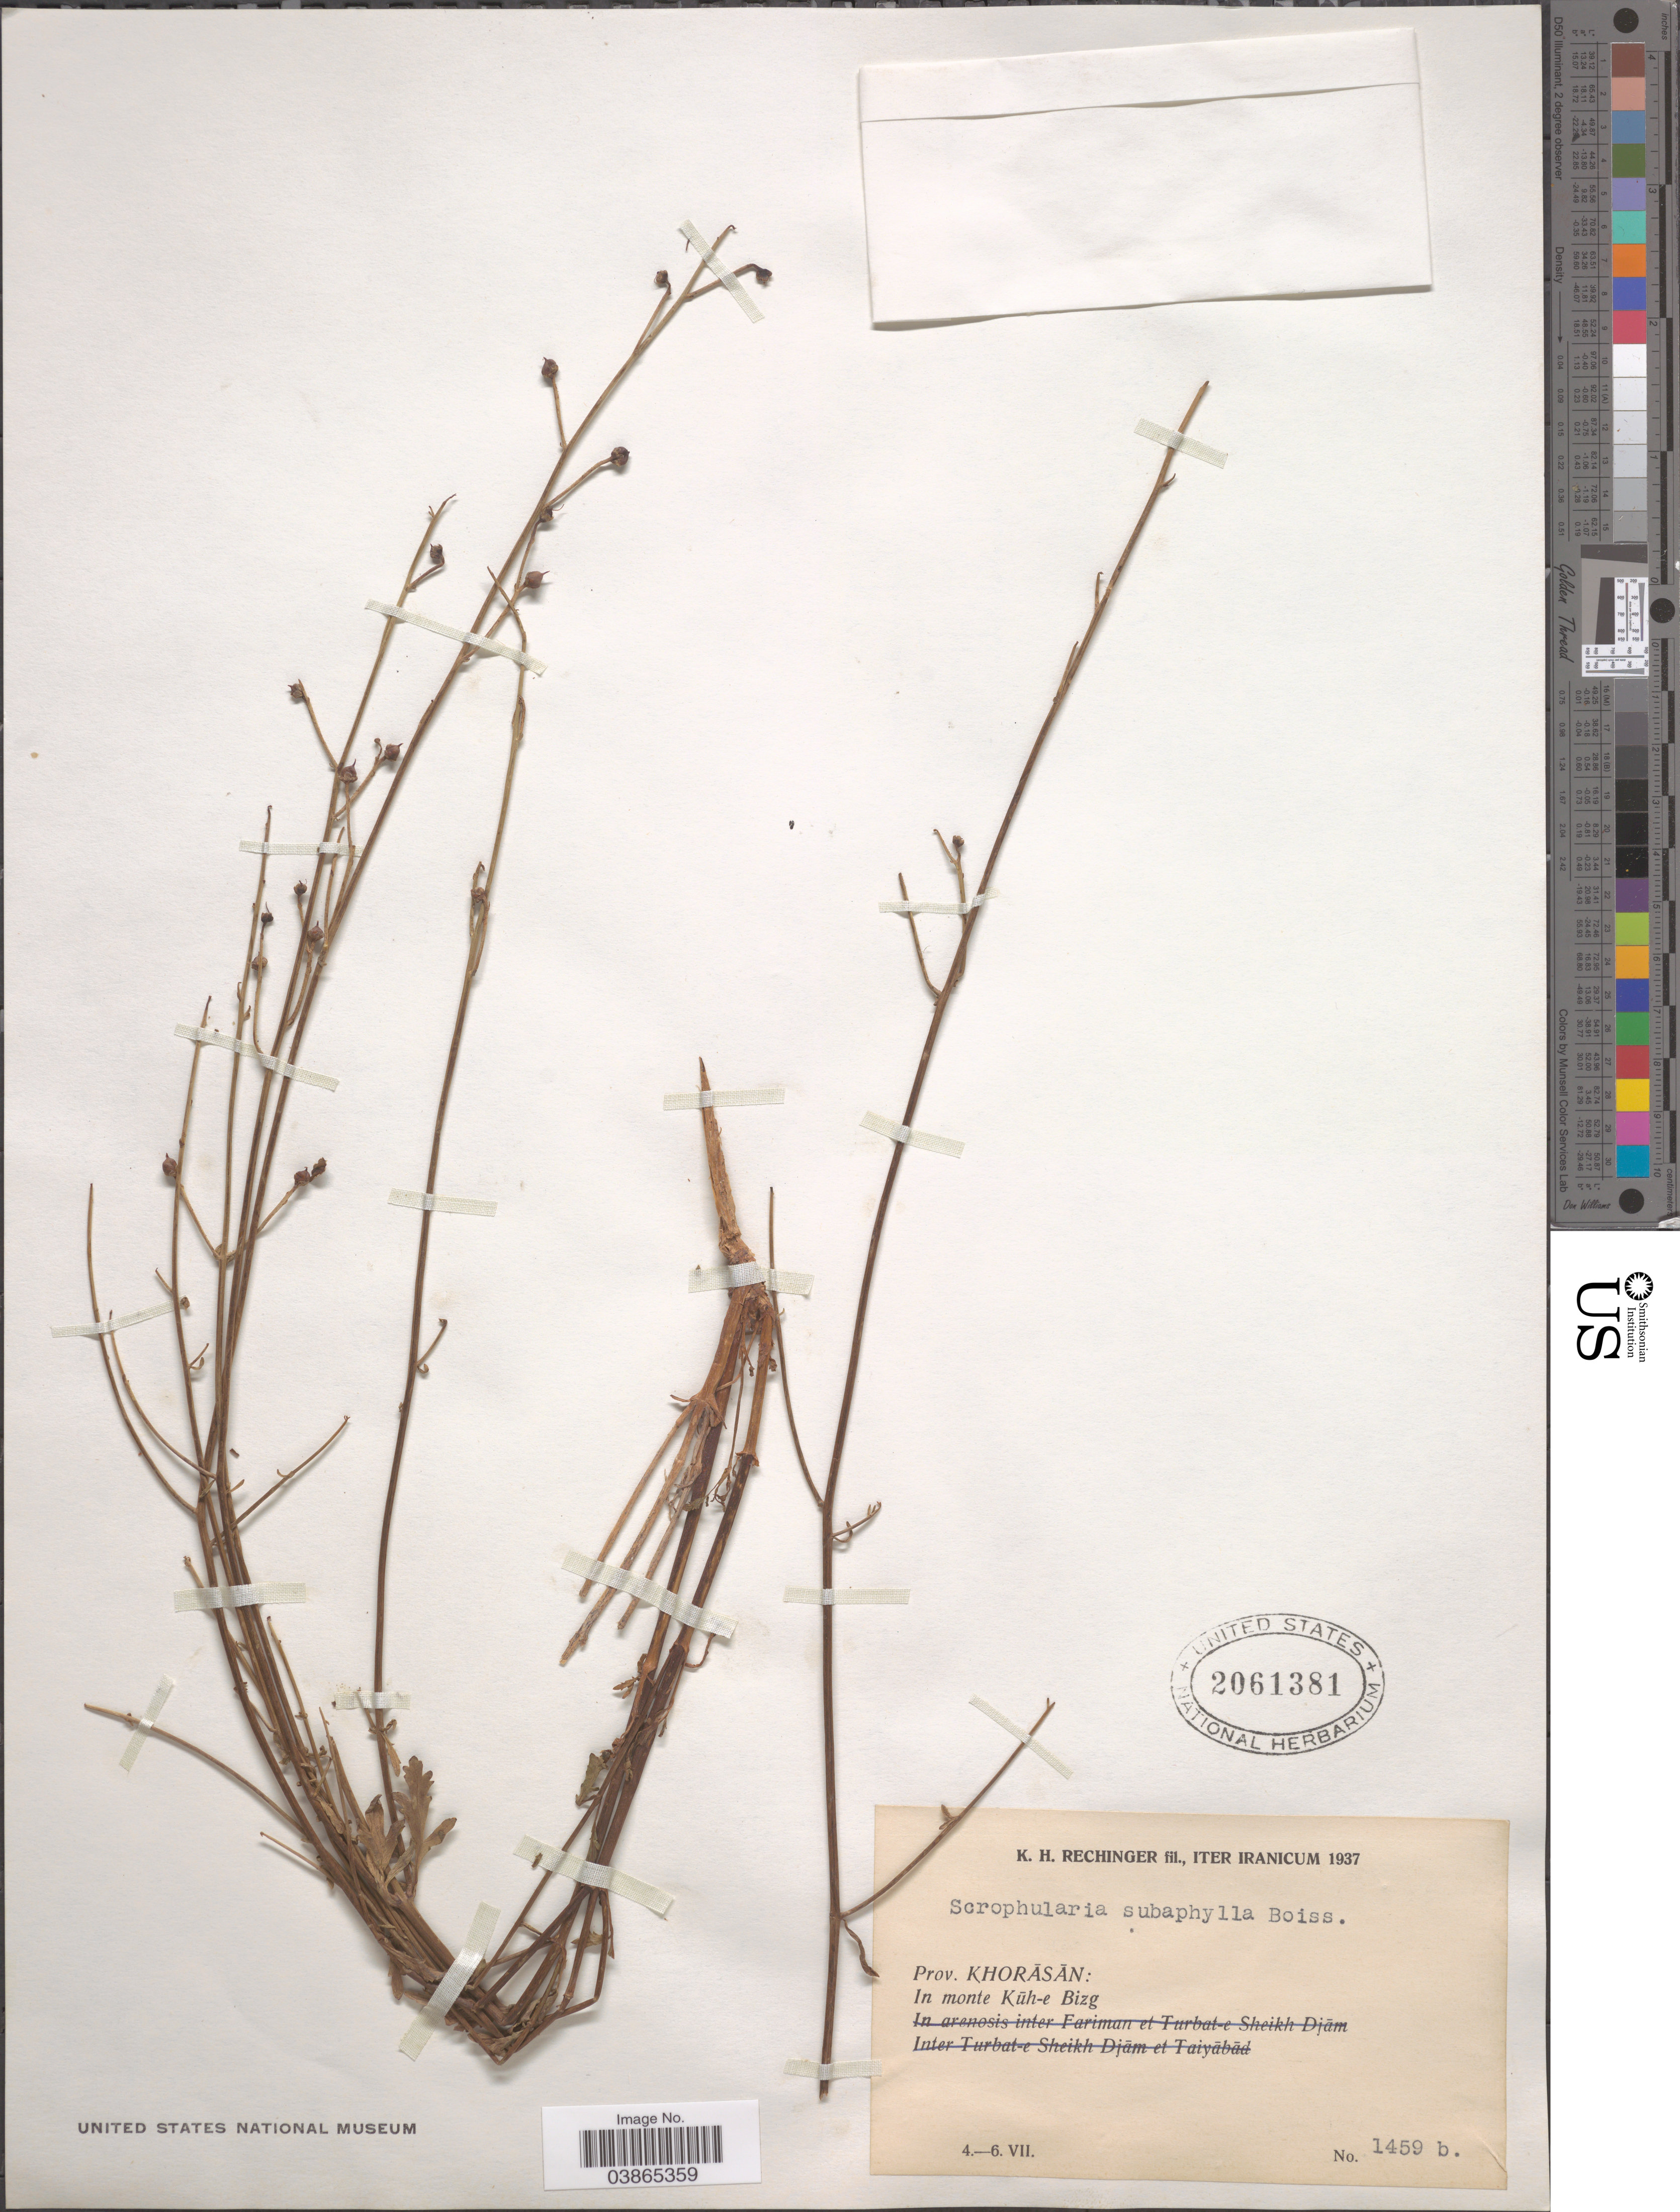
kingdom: Plantae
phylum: Tracheophyta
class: Magnoliopsida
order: Lamiales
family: Scrophulariaceae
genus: Scrophularia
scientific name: Scrophularia subaphylla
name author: Boiss.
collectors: K. H. Rechinger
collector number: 1459b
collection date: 1937-07-04/1937-07-06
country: Iran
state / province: Khorasan [obsolete]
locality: In monte Kūh-e Bizg.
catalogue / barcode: US 2061381